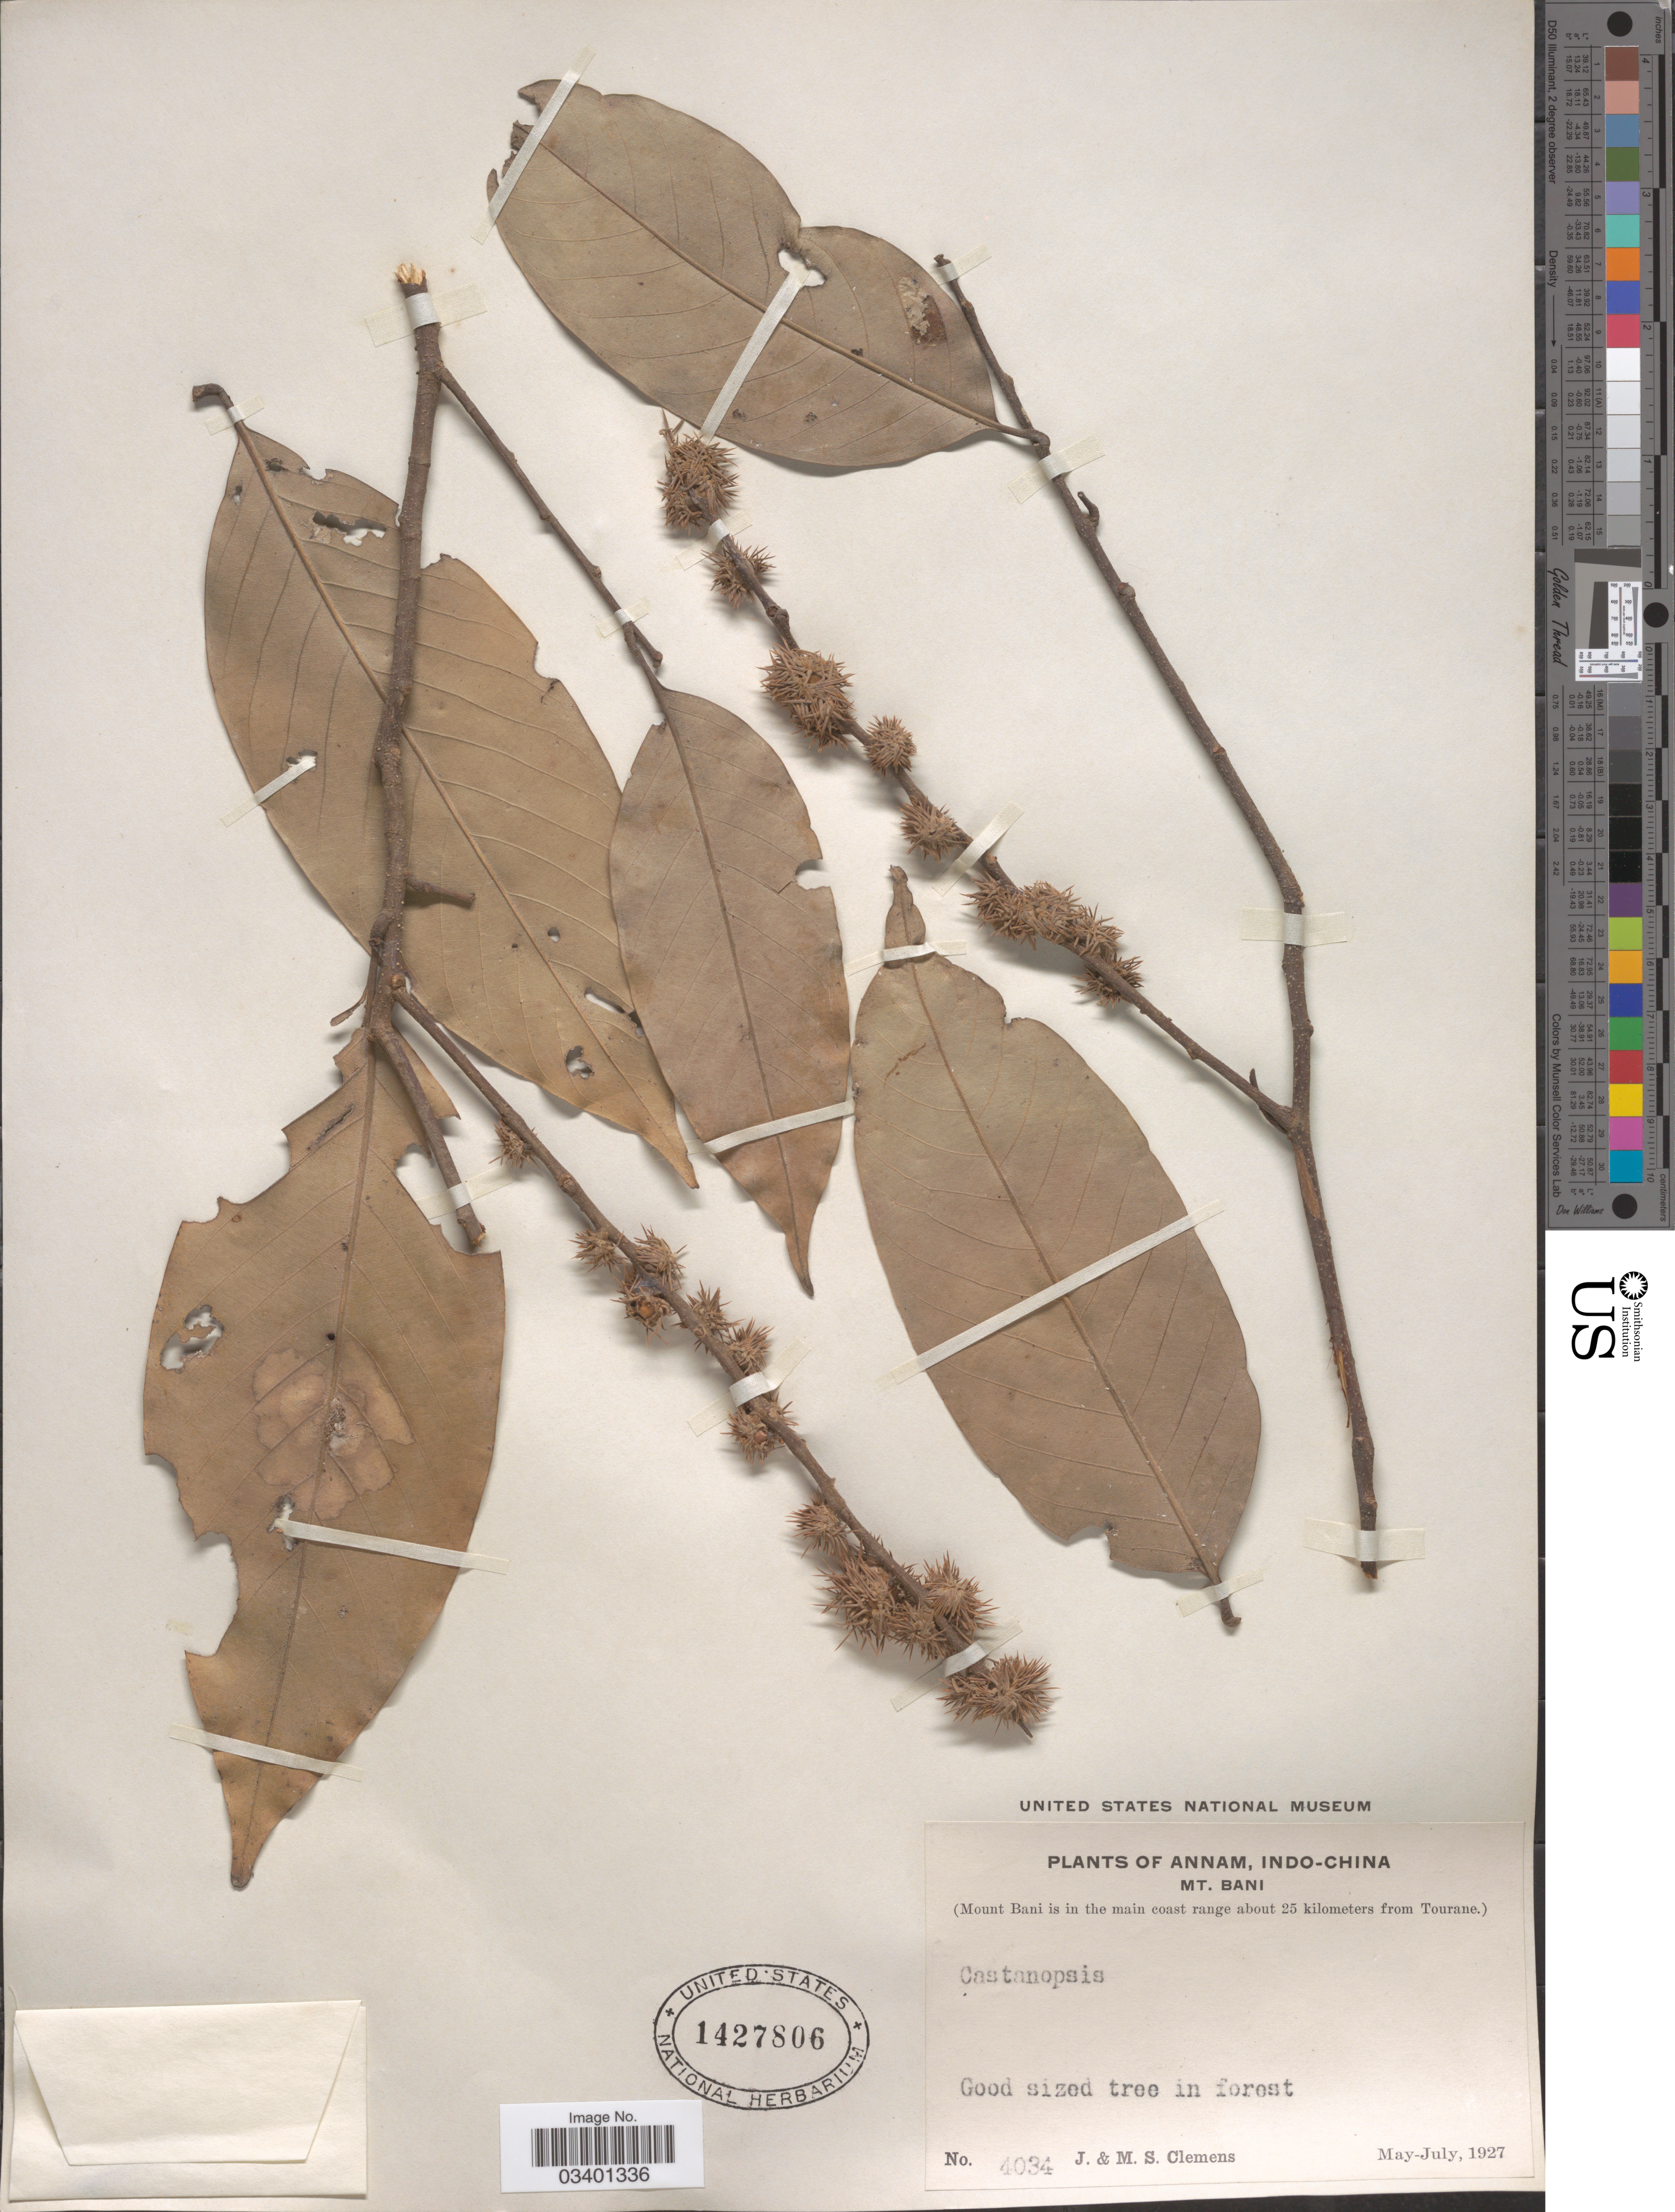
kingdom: Plantae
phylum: Tracheophyta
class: Magnoliopsida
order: Fagales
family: Fagaceae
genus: Castanopsis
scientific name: Castanopsis sp.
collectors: J. Clemens & M. S. Clemens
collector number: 4034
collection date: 1927-05/1927-07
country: Vietnam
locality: Annam, Indo-China. Mt. Bani. (Mount Bani is in the main coast range about 25 kilometers from Tourane).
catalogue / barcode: US 1427806